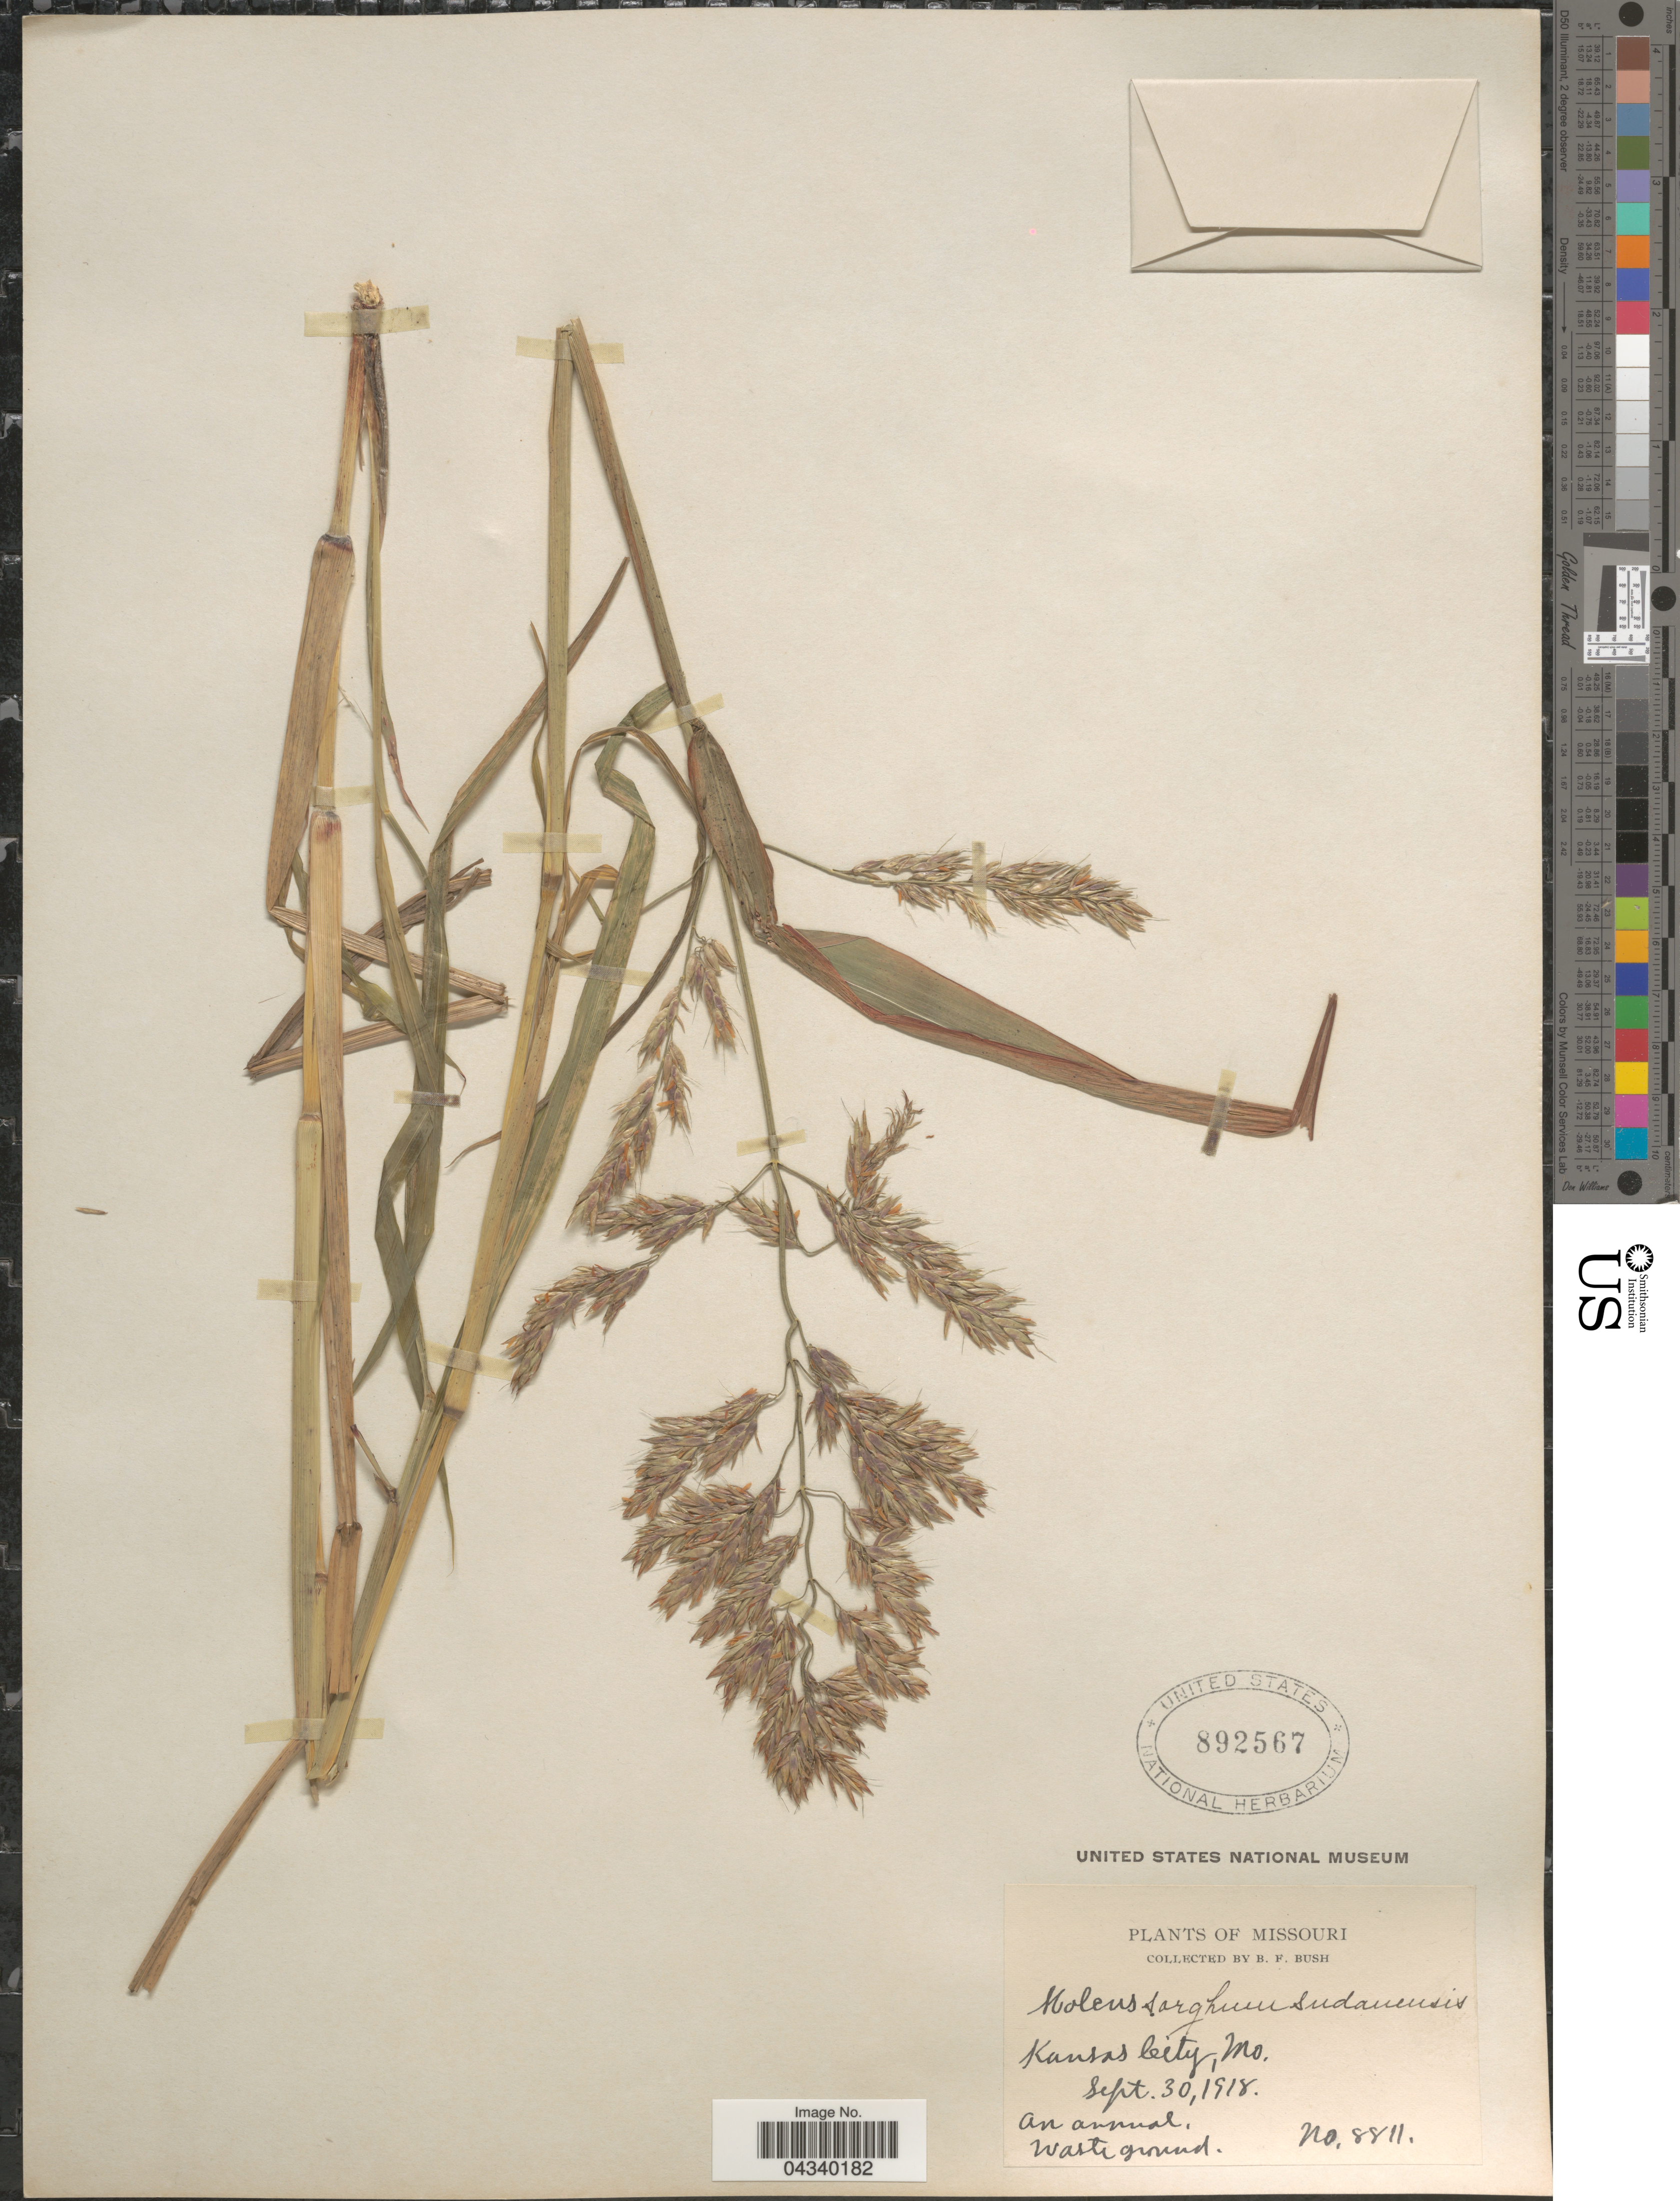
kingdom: Plantae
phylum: Tracheophyta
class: Liliopsida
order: Poales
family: Poaceae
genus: Sorghum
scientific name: Sorghum drummondii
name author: (Steud.) Nees ex Millsp. & Chase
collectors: B. F. Bush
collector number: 8811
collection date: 1918-09-30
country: United States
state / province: Missouri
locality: Kansas City, Mo.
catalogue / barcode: US 892567